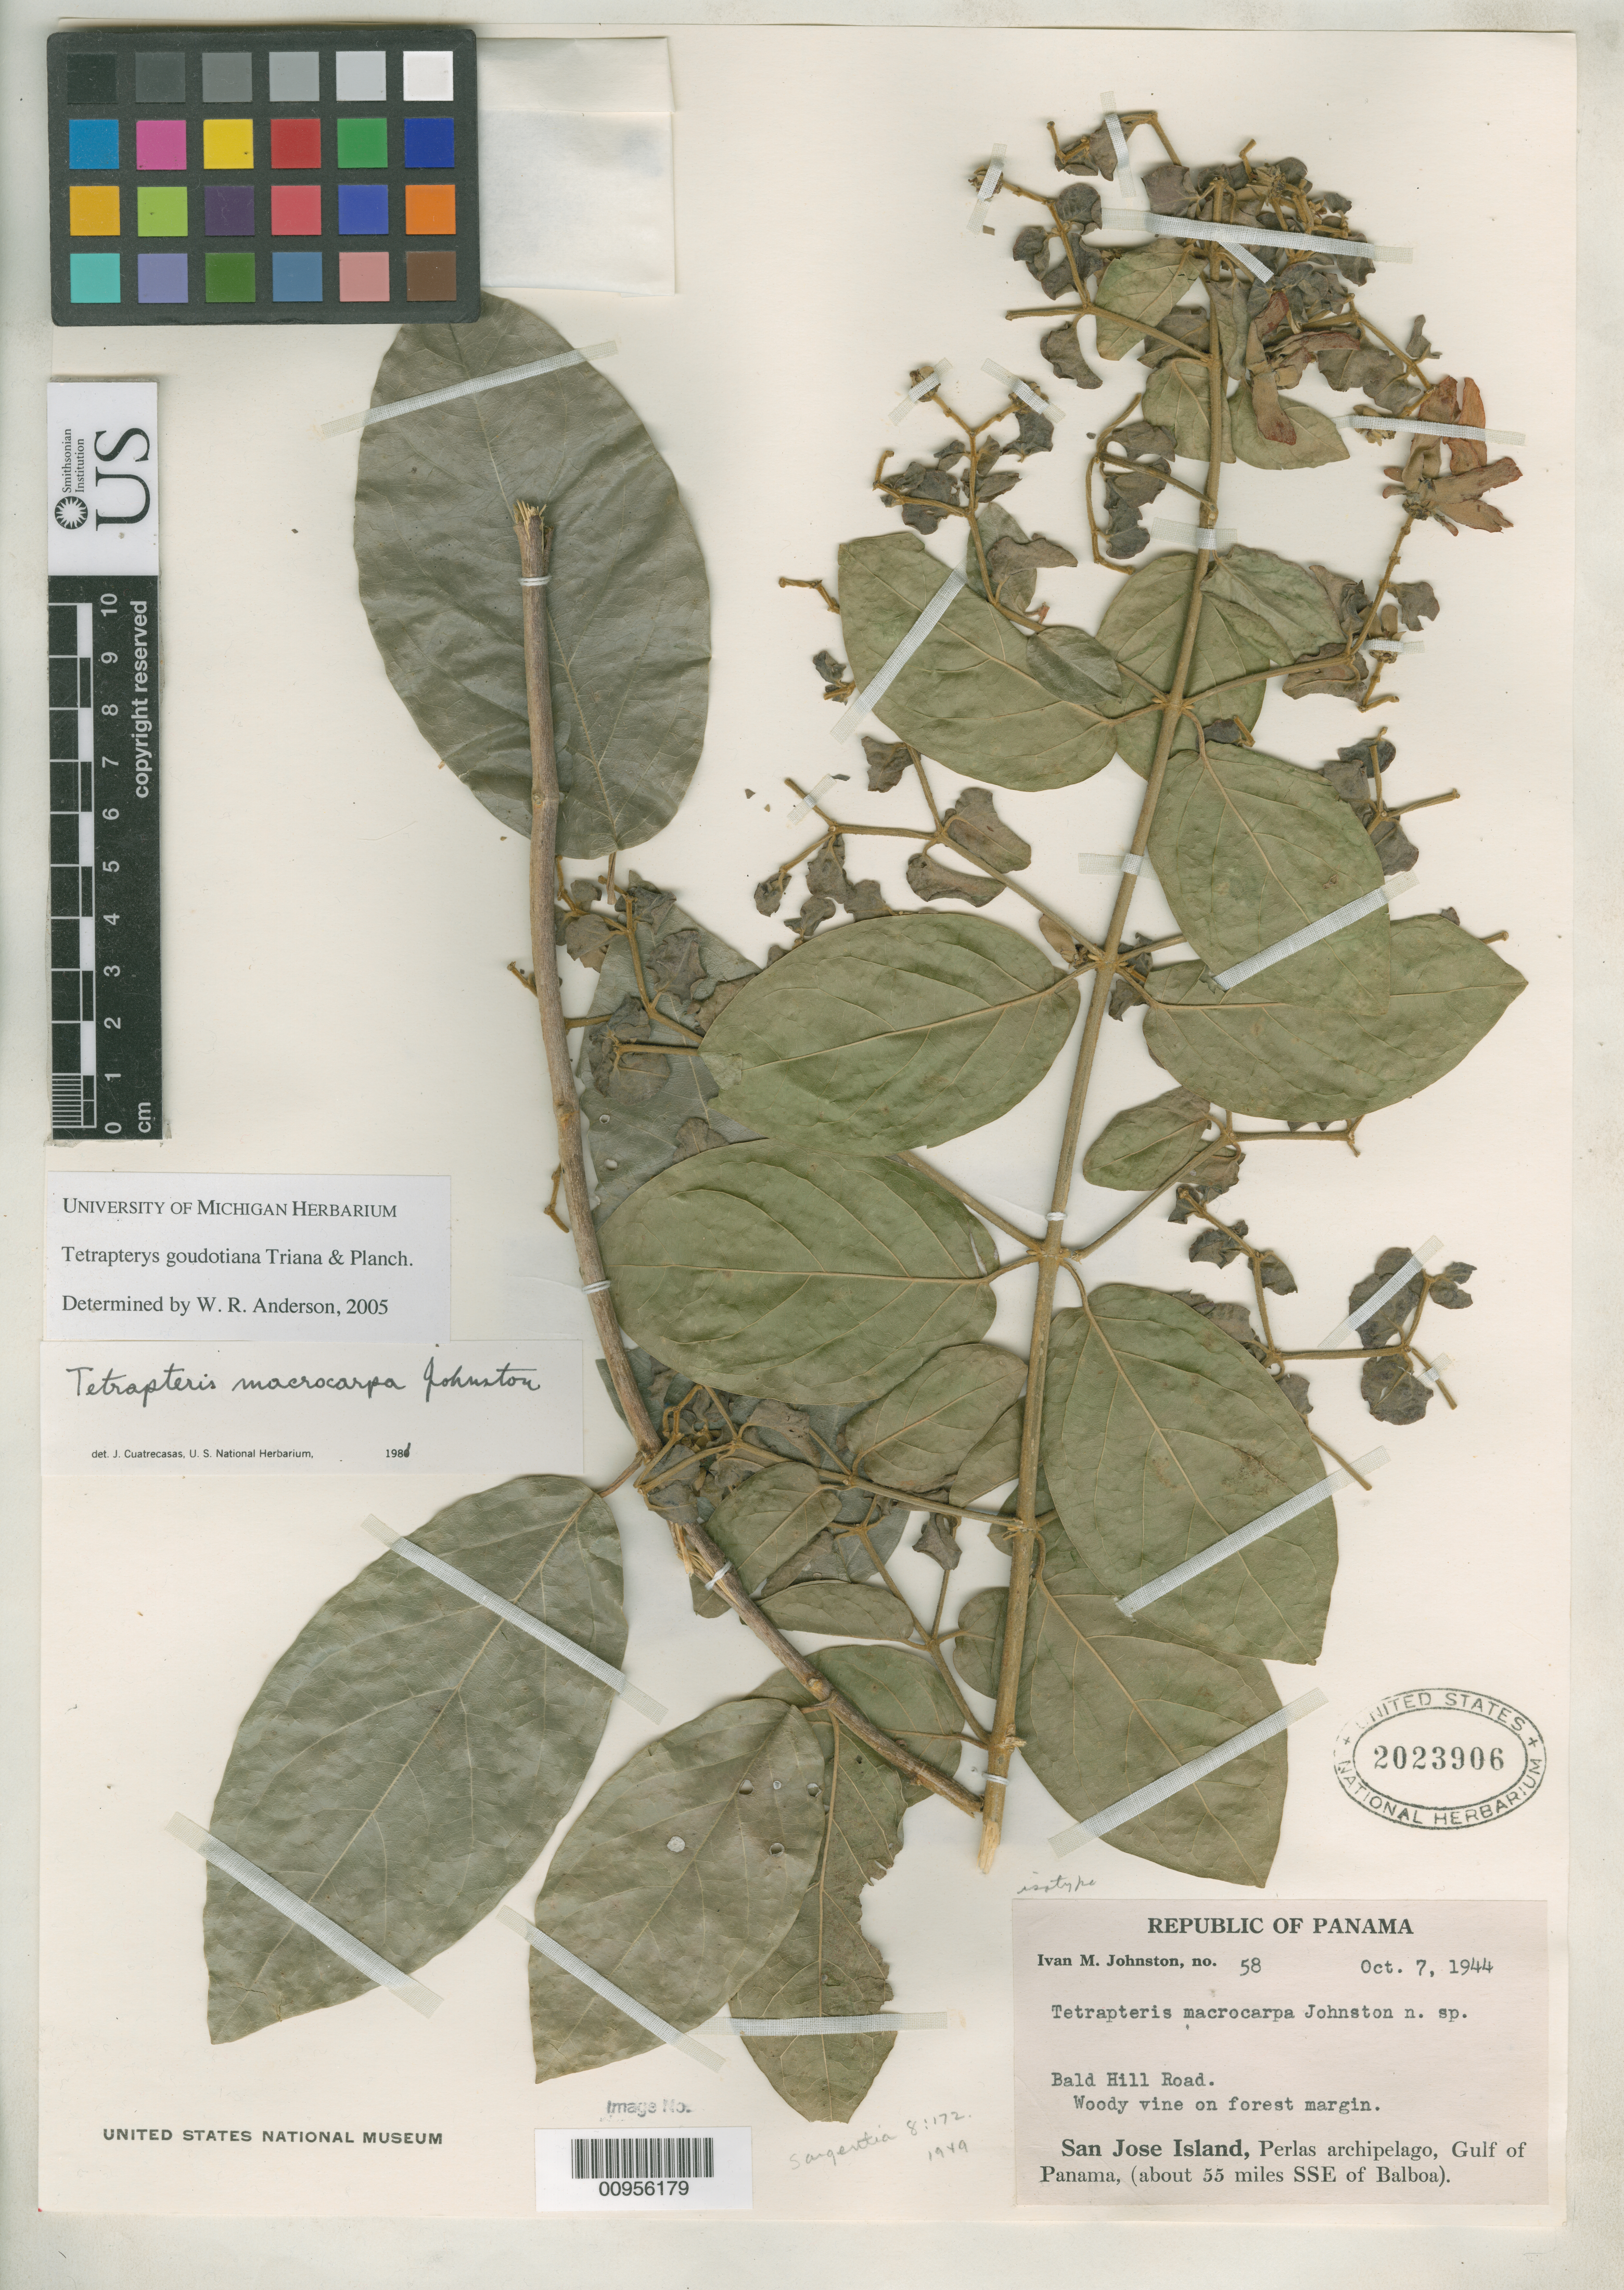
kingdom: Plantae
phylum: Tracheophyta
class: Magnoliopsida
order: Malpighiales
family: Malpighiaceae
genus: Tetrapterys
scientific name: Tetrapterys macrocarpa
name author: I.M. Johnst.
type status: Isotype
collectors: I.M. Johnston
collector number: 58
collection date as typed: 07 Oct 1944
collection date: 1944-10-07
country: Panama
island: San José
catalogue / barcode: US 2023906